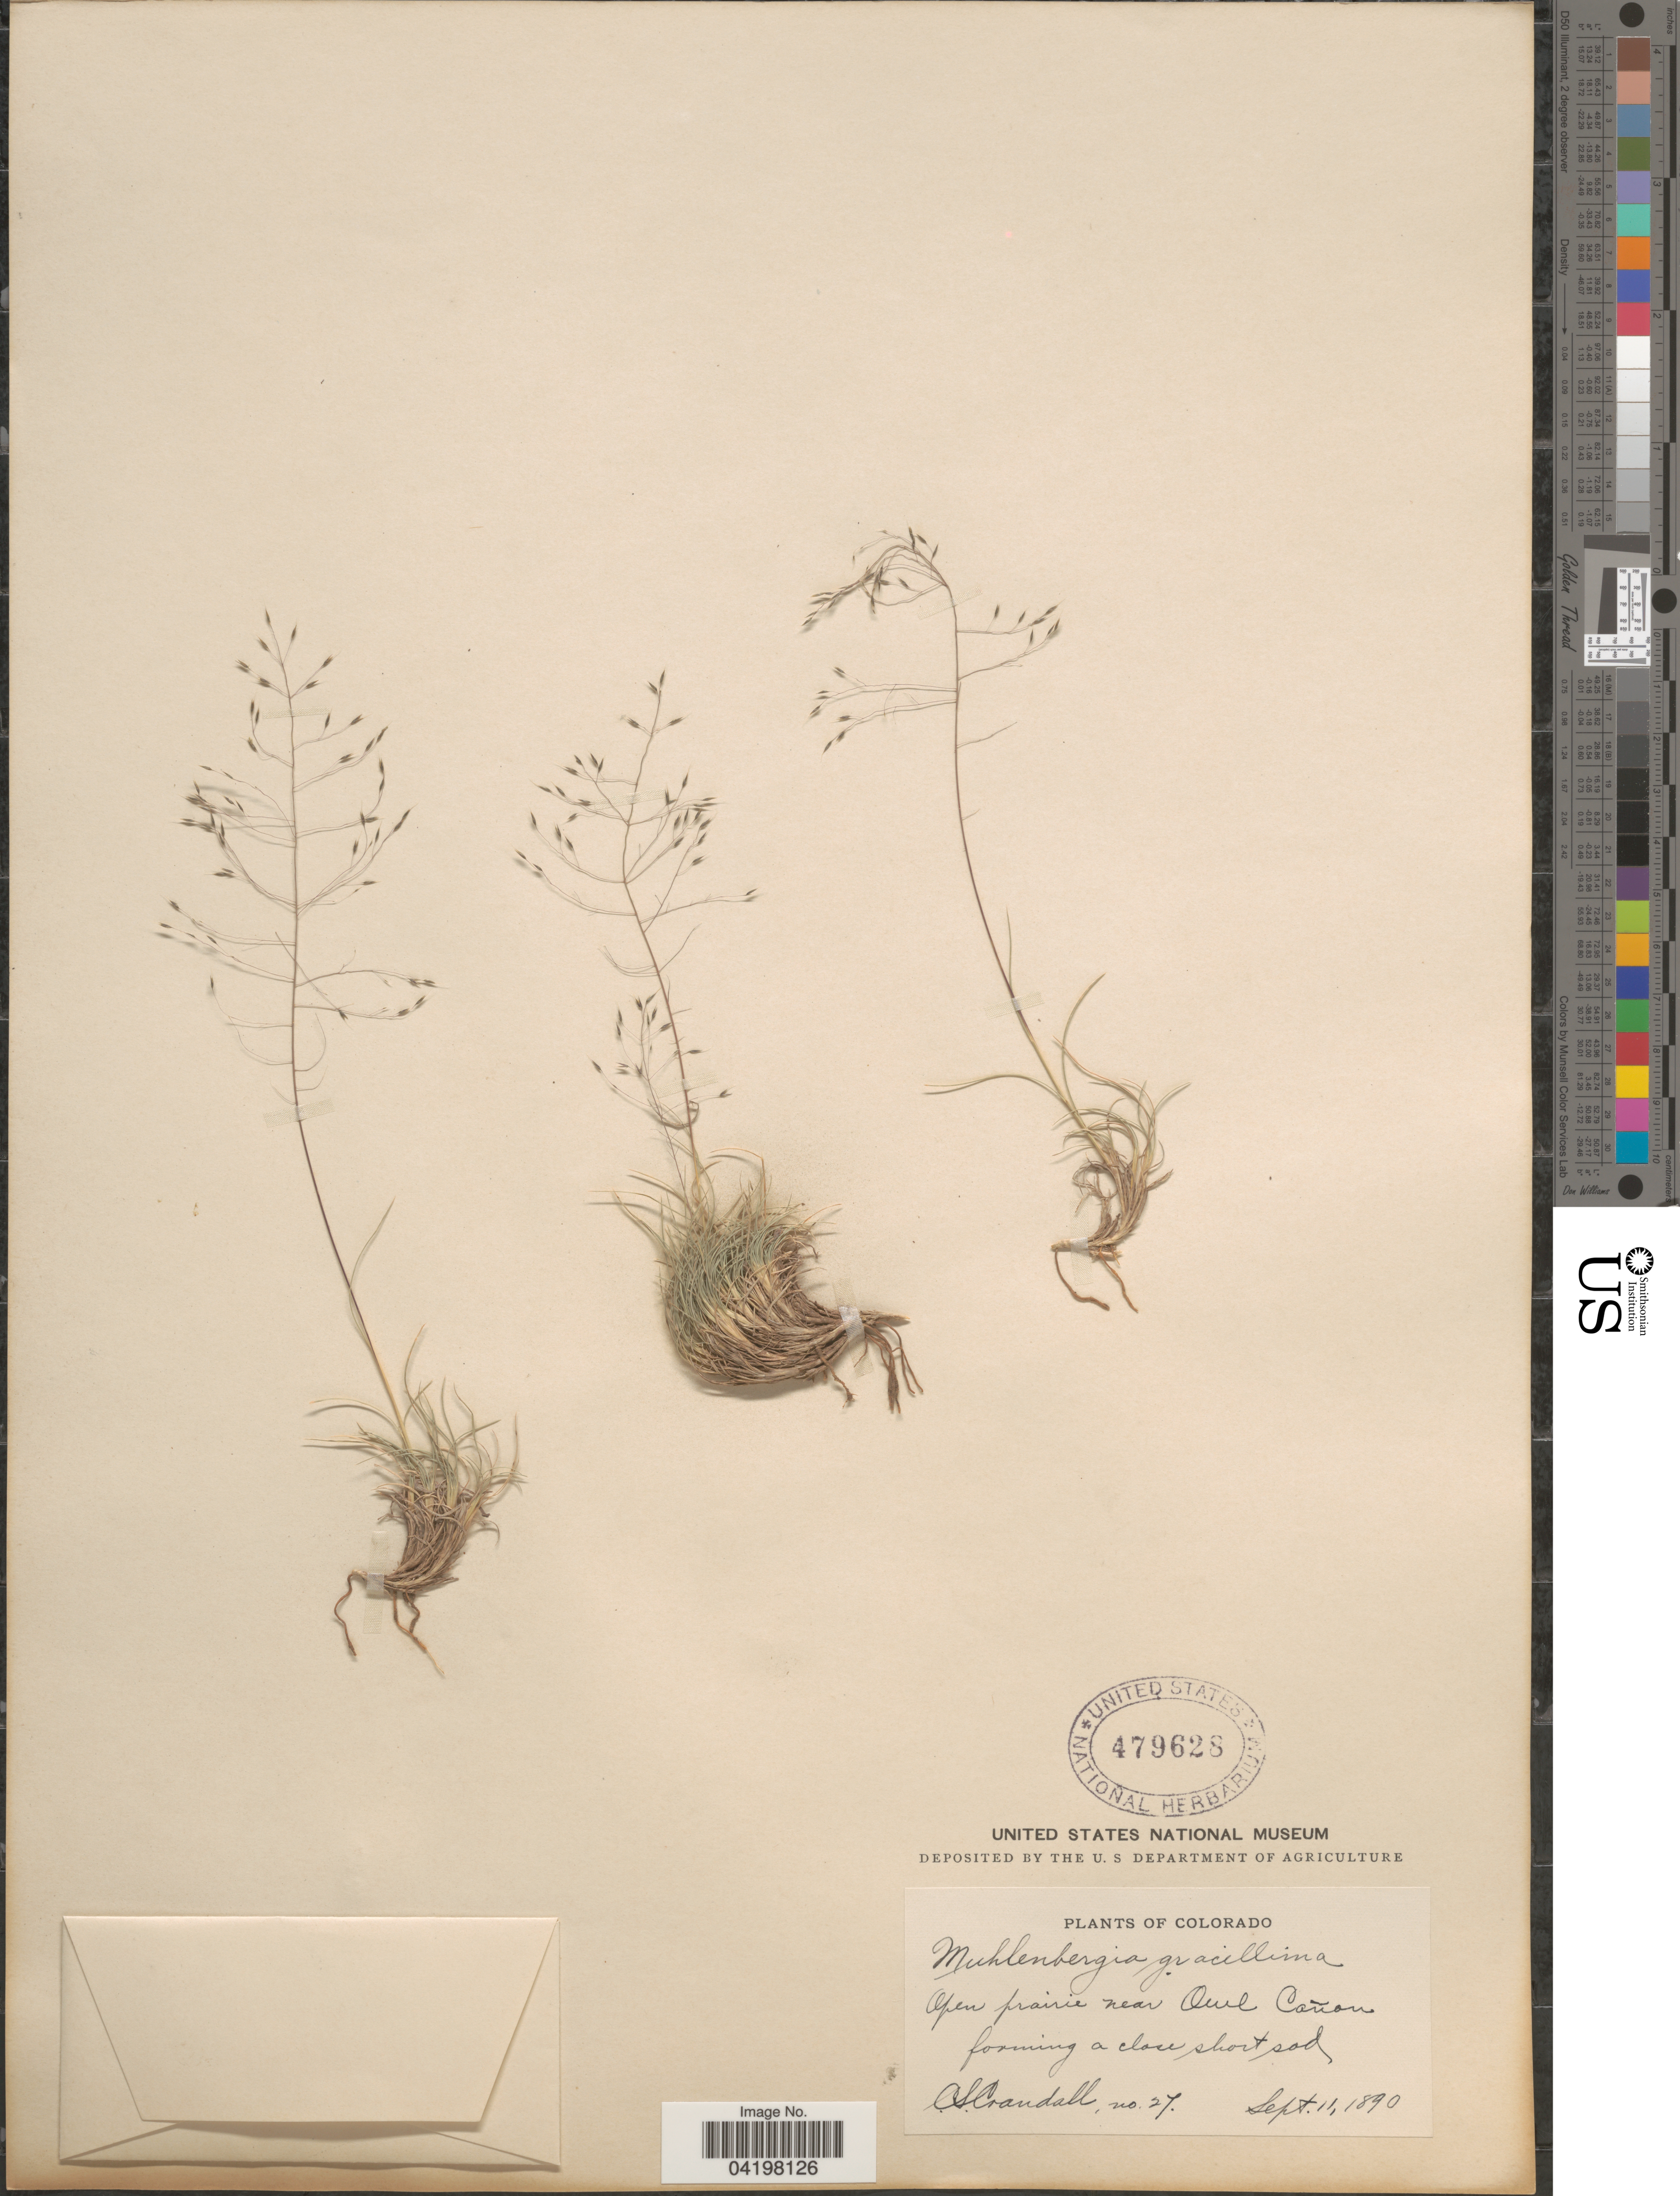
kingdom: Plantae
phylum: Tracheophyta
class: Liliopsida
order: Poales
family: Poaceae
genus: Muhlenbergia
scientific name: Muhlenbergia torreyi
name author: (Kunth) Hitchc. ex Bush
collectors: C. Crandall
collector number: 27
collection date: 1890-09-11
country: United States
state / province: Colorado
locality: Open prairie near Owl Cañon.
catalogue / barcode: US 479628